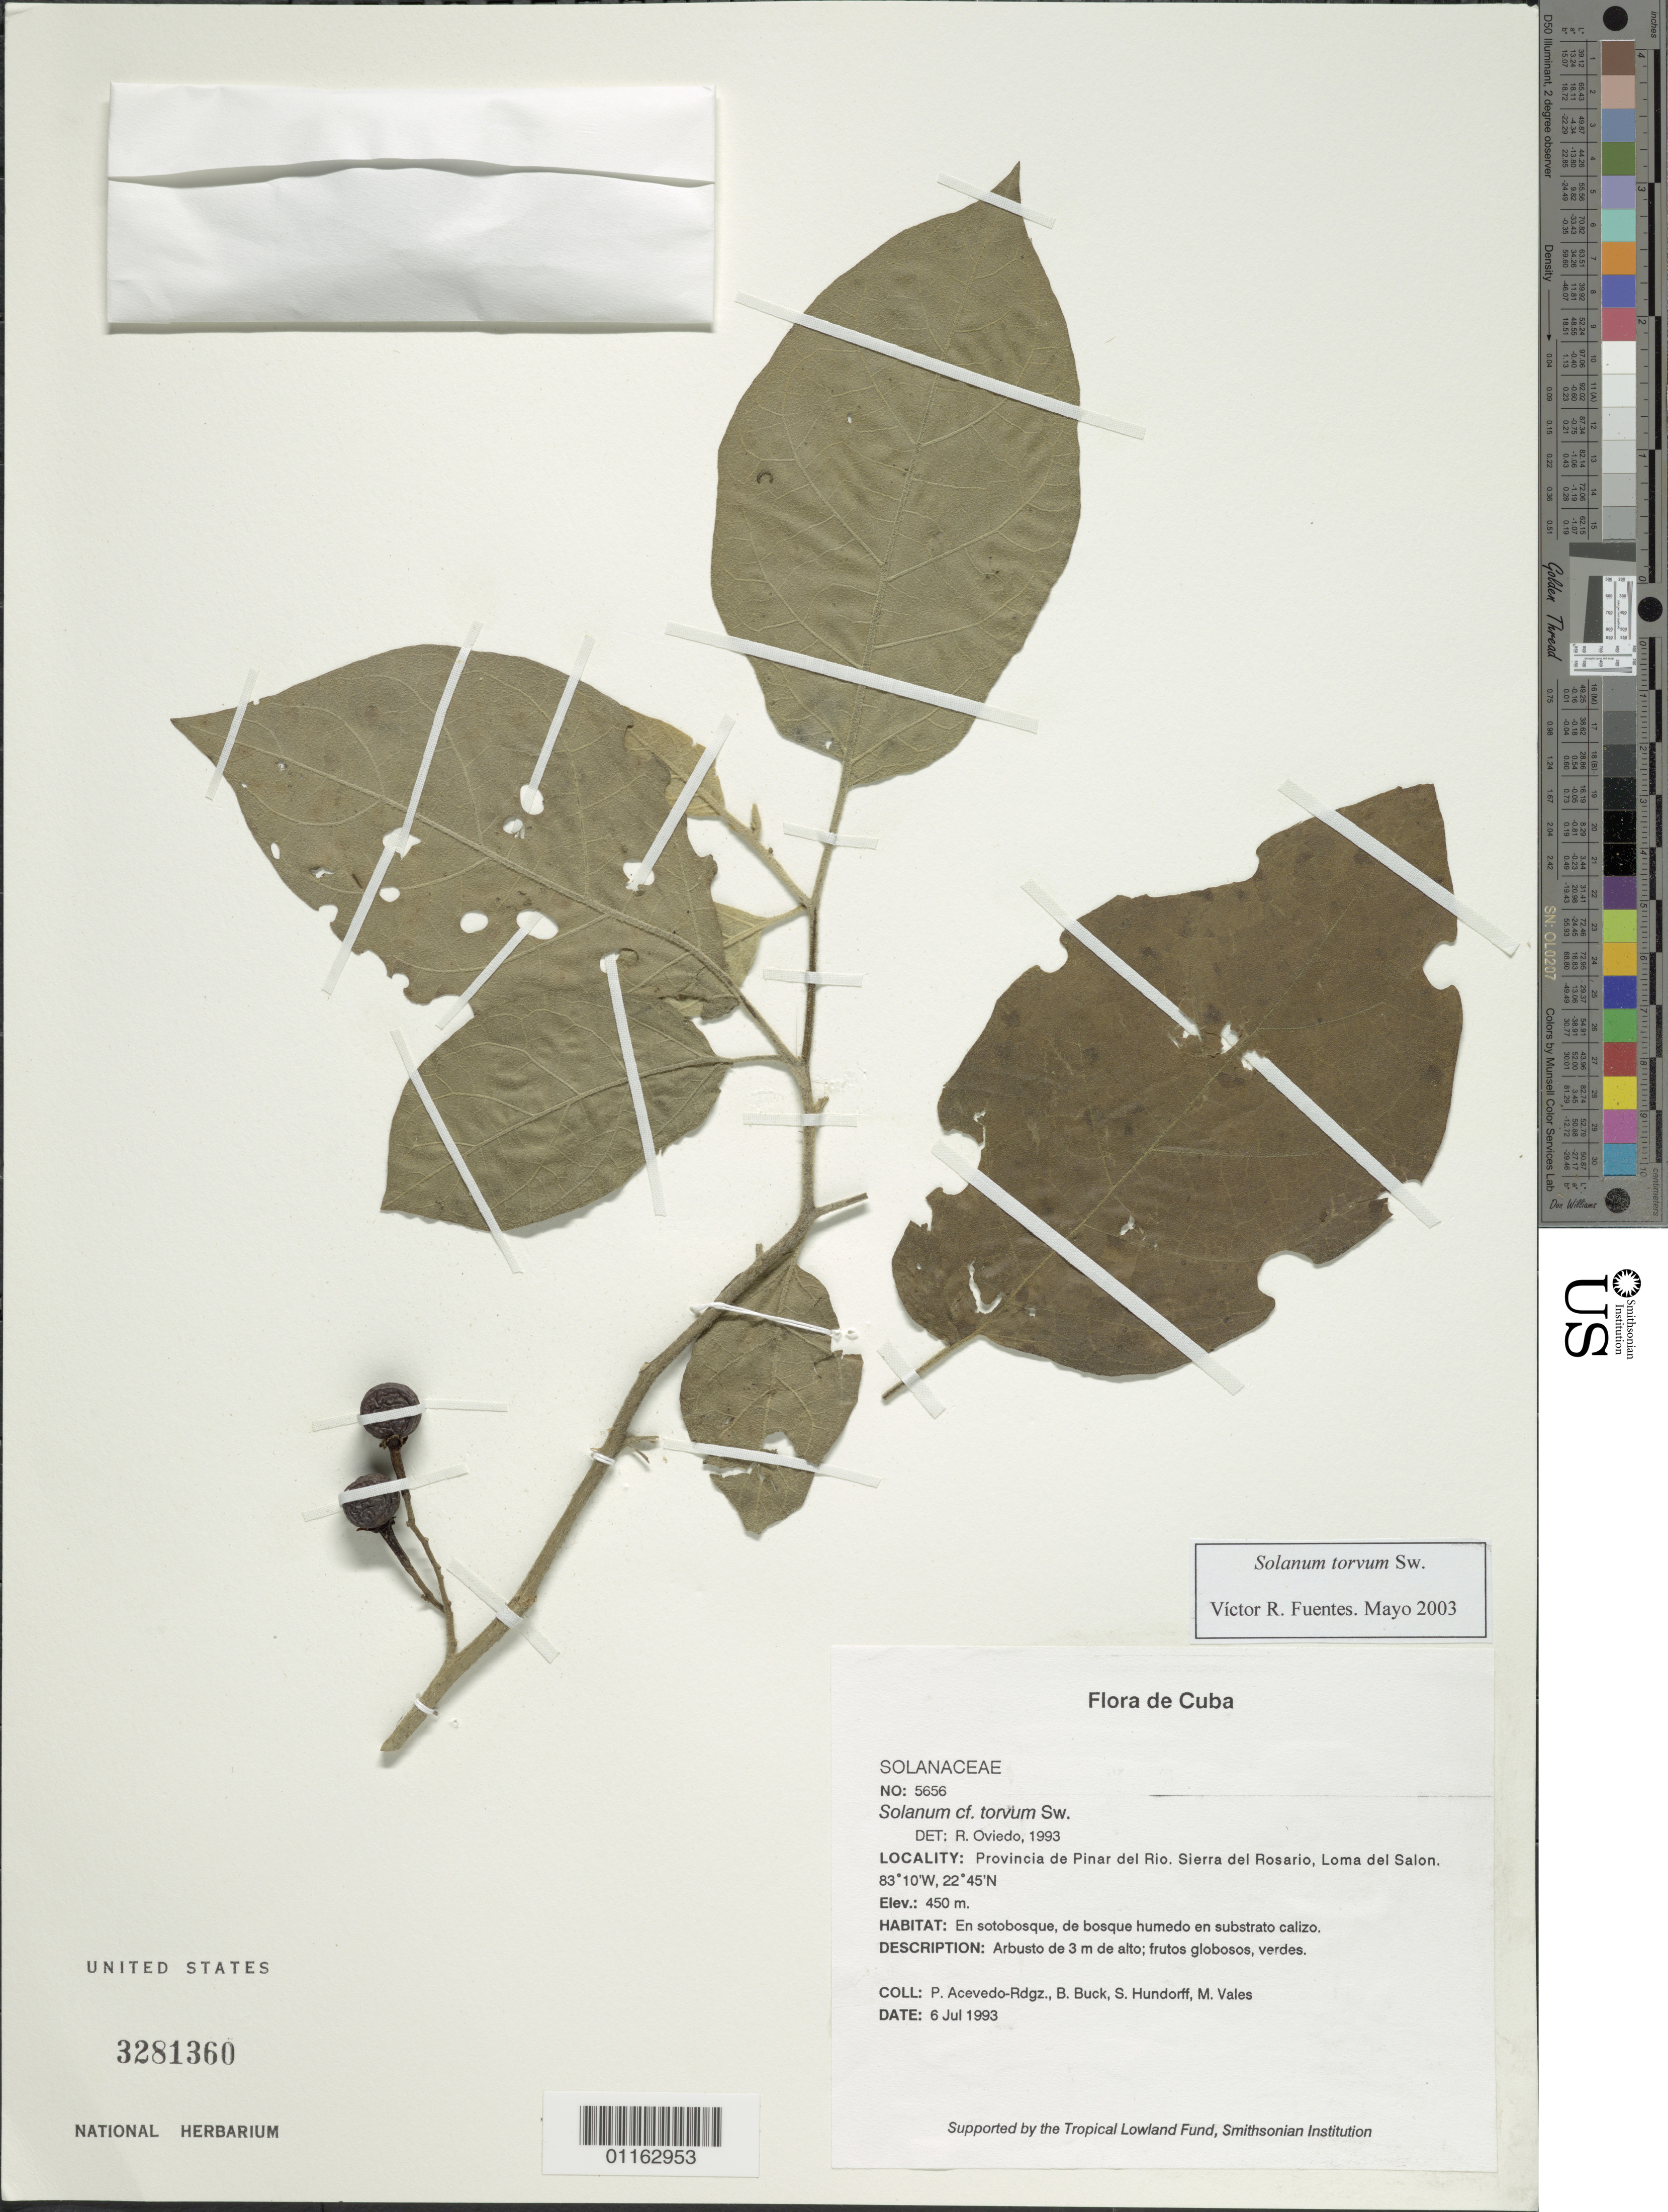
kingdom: Plantae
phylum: Tracheophyta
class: Magnoliopsida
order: Solanales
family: Solanaceae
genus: Solanum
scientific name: Solanum torvum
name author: Sw.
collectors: P. Acevedo-Rodr., B. Buck, S. Hundorf & M. Vales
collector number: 5656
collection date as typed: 06 Jul 1993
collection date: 1993-07-06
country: Cuba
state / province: Pinar del Rio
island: Cuba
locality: Sierra del rosario, Loma del Salon. en sotobosque humedo en substrato calizo.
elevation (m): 450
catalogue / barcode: US 3281360